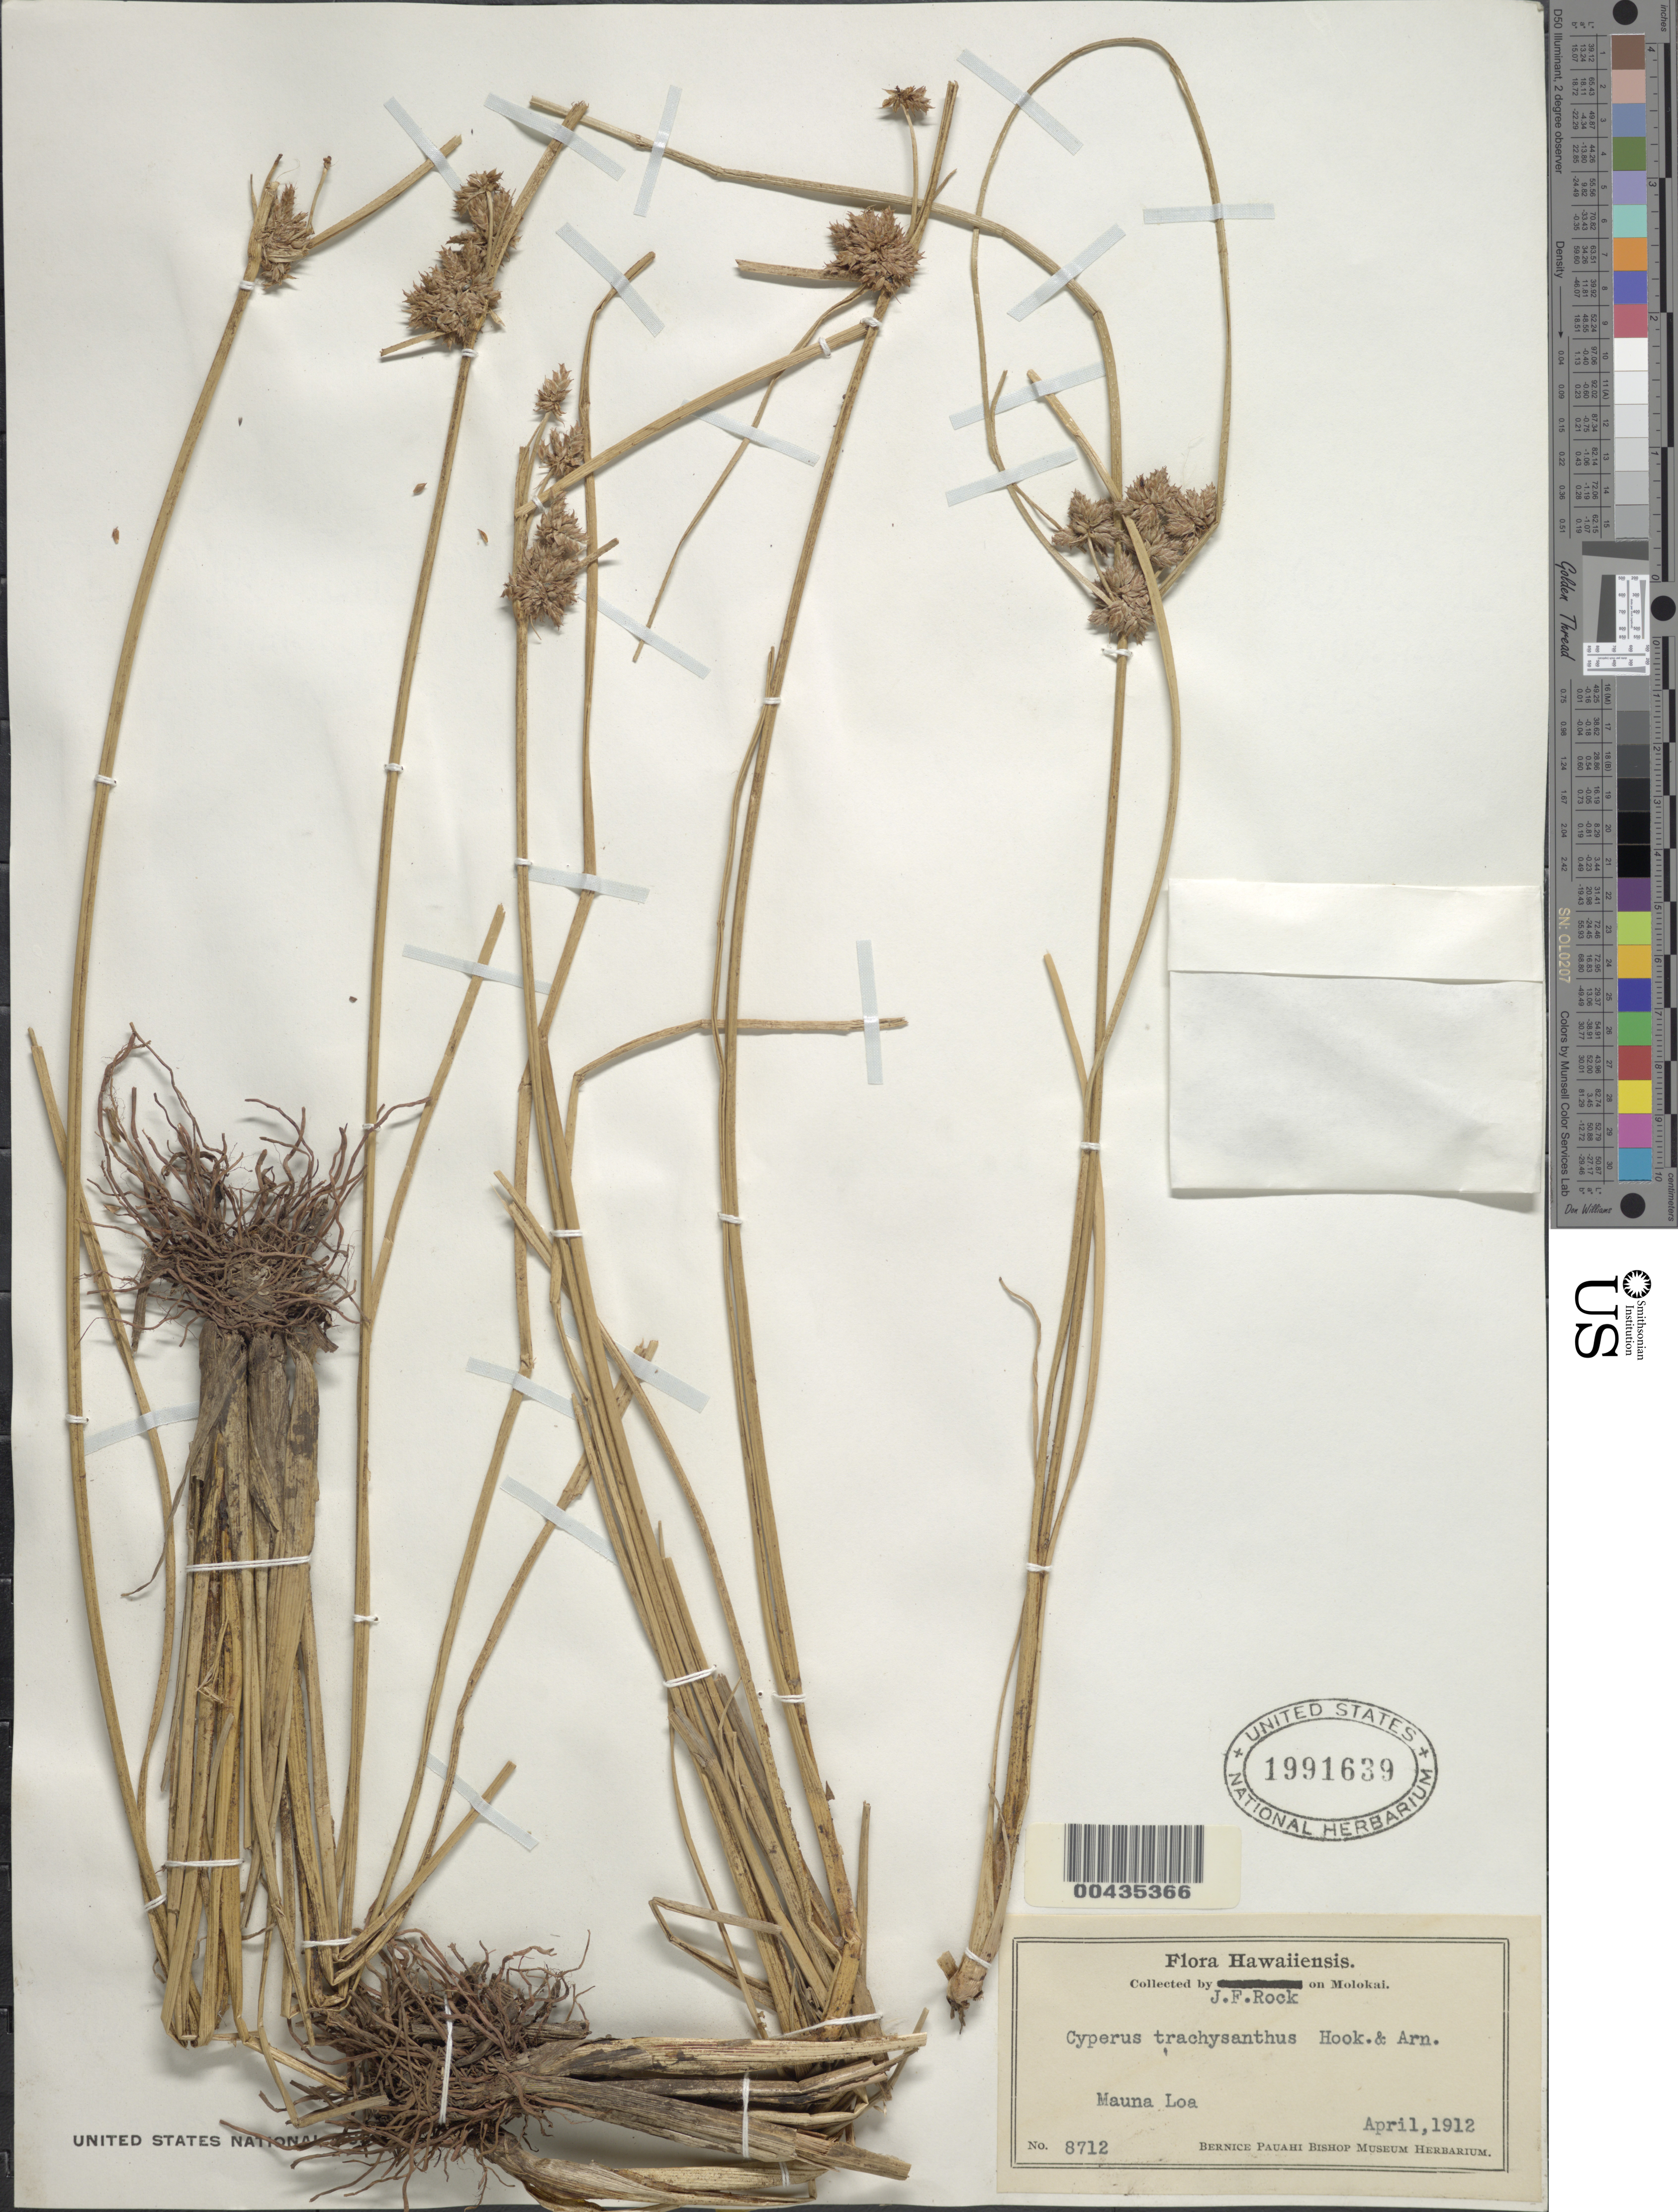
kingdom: Plantae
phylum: Tracheophyta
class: Liliopsida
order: Poales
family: Cyperaceae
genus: Cyperus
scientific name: Cyperus trachysanthos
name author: Hook. & Arn.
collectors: J. F. Rock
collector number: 8712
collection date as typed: Apr 1912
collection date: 1912-04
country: United States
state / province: Hawaii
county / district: Hawaii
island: Hawaii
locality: Mauna Loa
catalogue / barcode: US 1991639